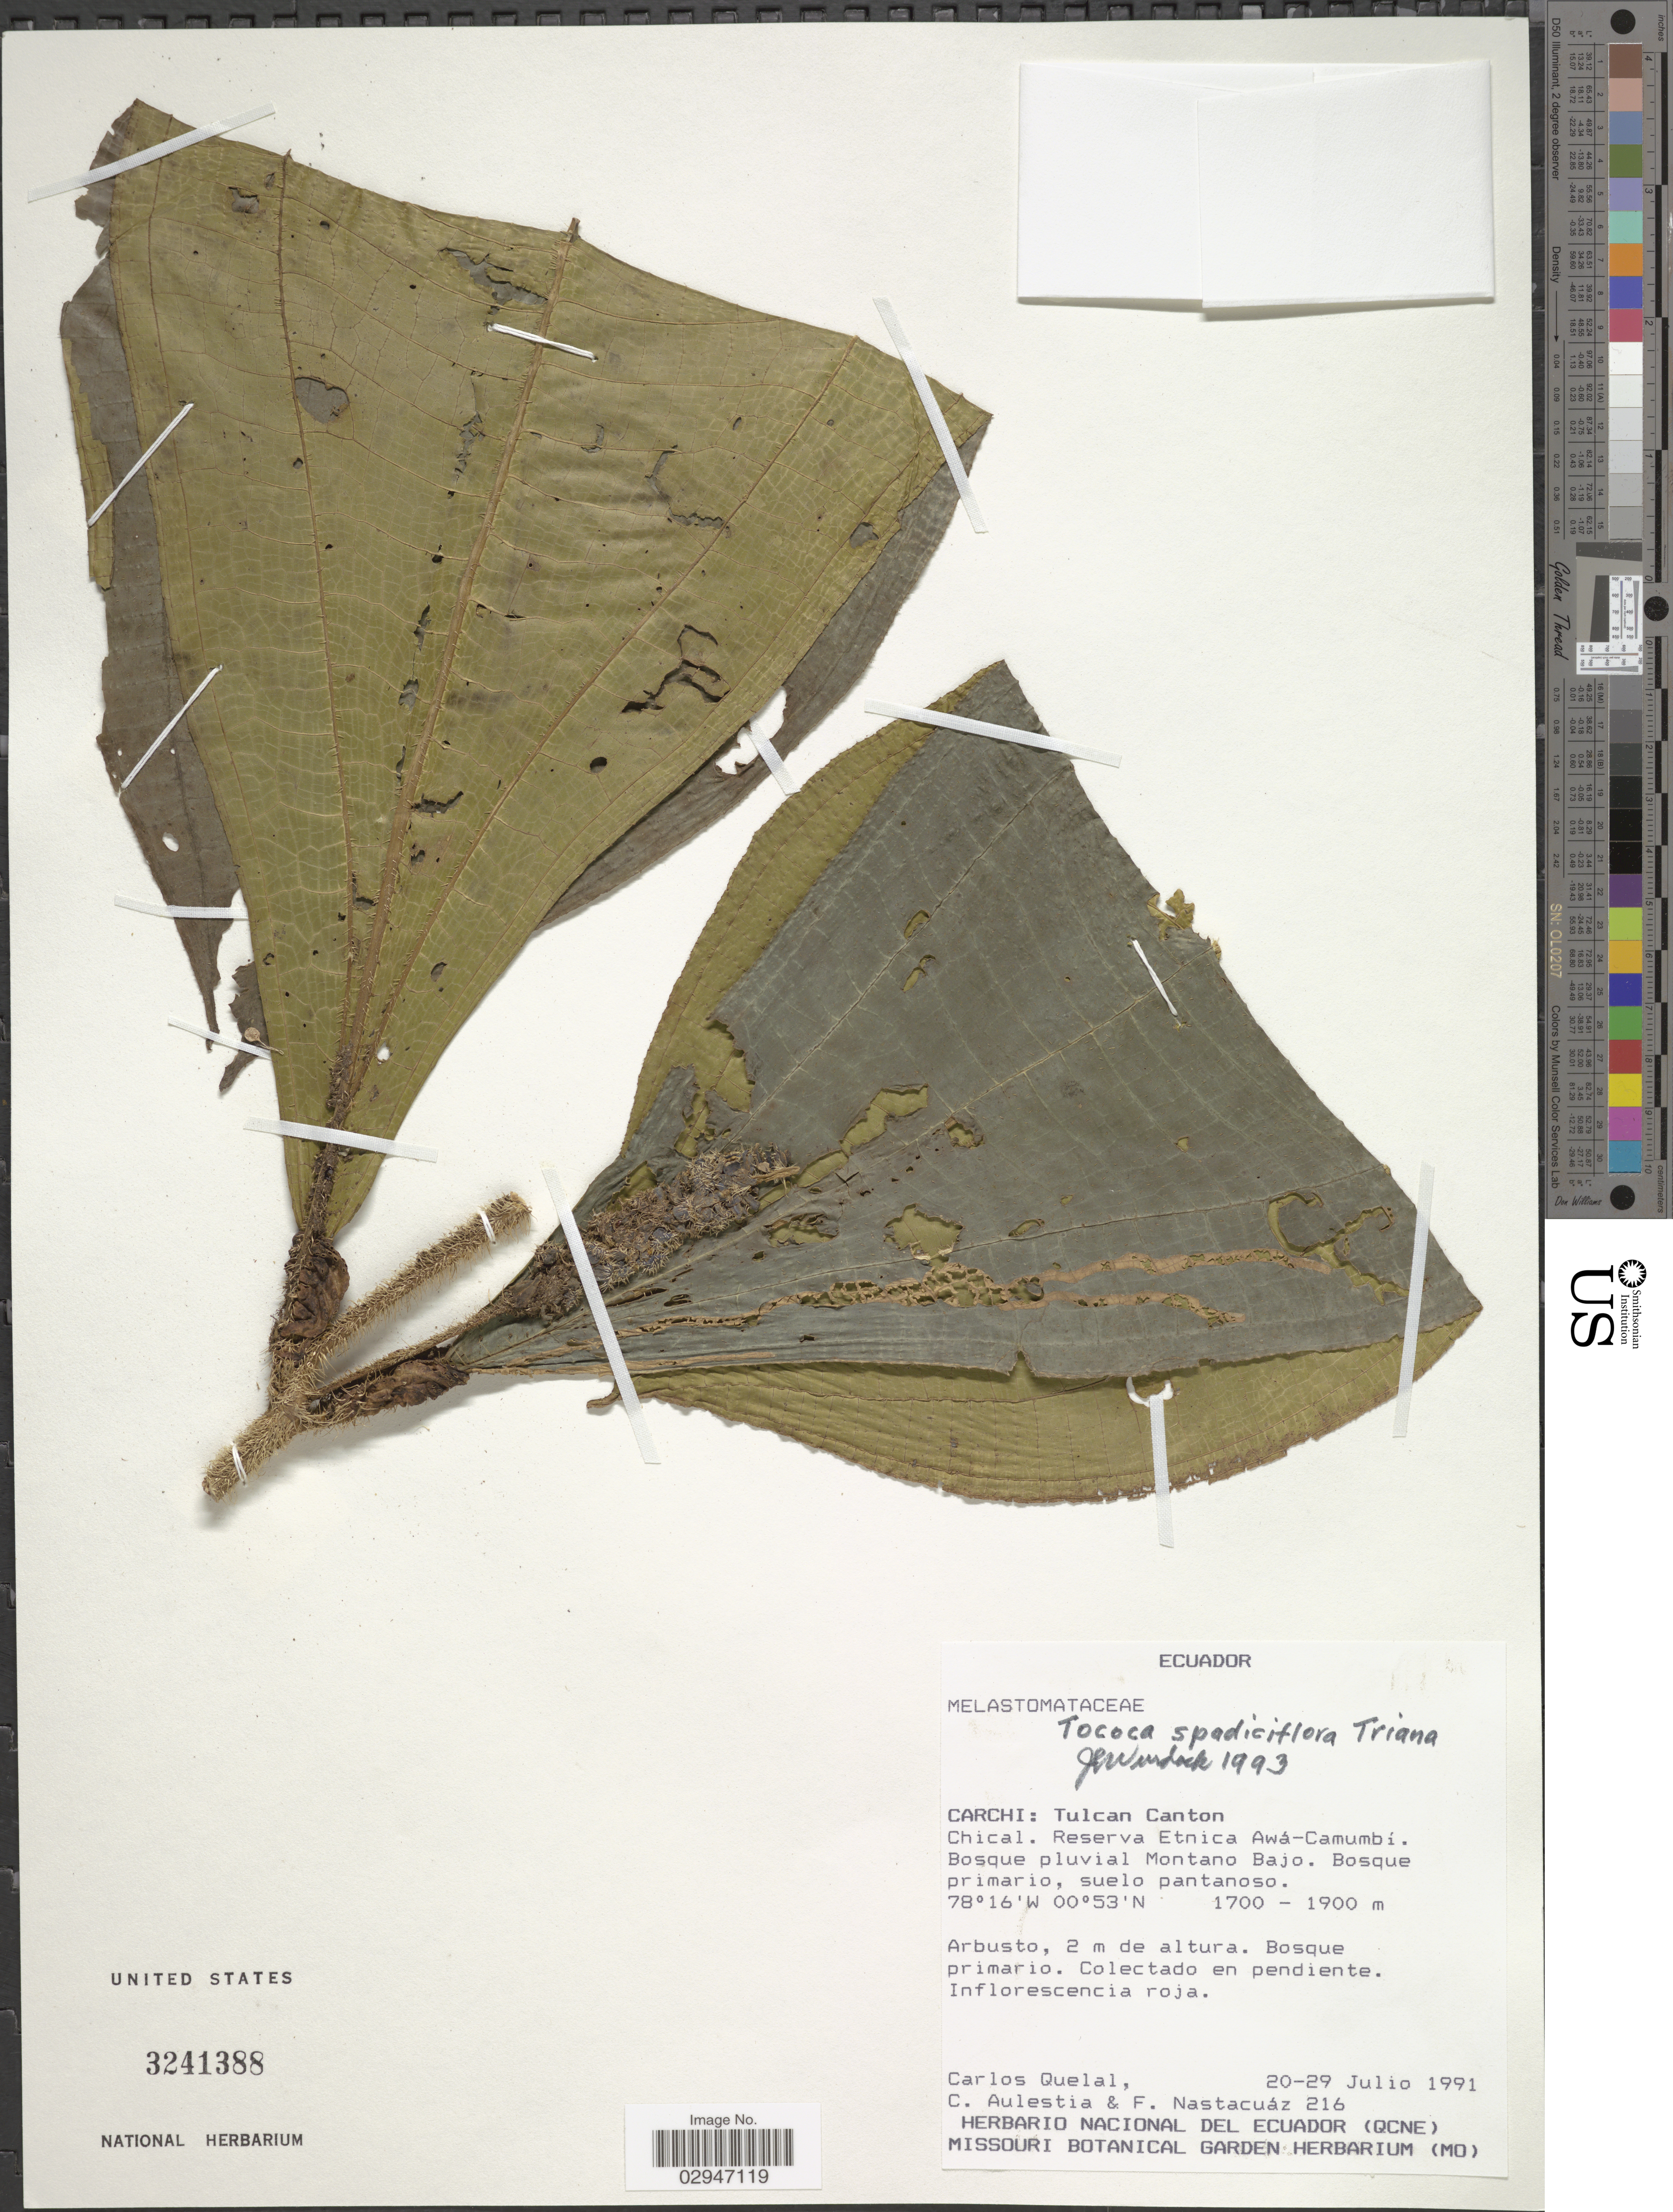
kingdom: Plantae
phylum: Tracheophyta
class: Magnoliopsida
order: Myrtales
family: Melastomataceae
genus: Tococa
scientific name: Tococa spadiciflora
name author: Triana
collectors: C. Quelal, C. Aulestia & F. Nastacuáz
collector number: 216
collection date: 1991-07-20/1991-07-29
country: Ecuador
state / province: Carchi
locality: Tulcan Canton. Chical. Reserva Etnica Awá-Camumbí.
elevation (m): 1700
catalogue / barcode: US 3241388